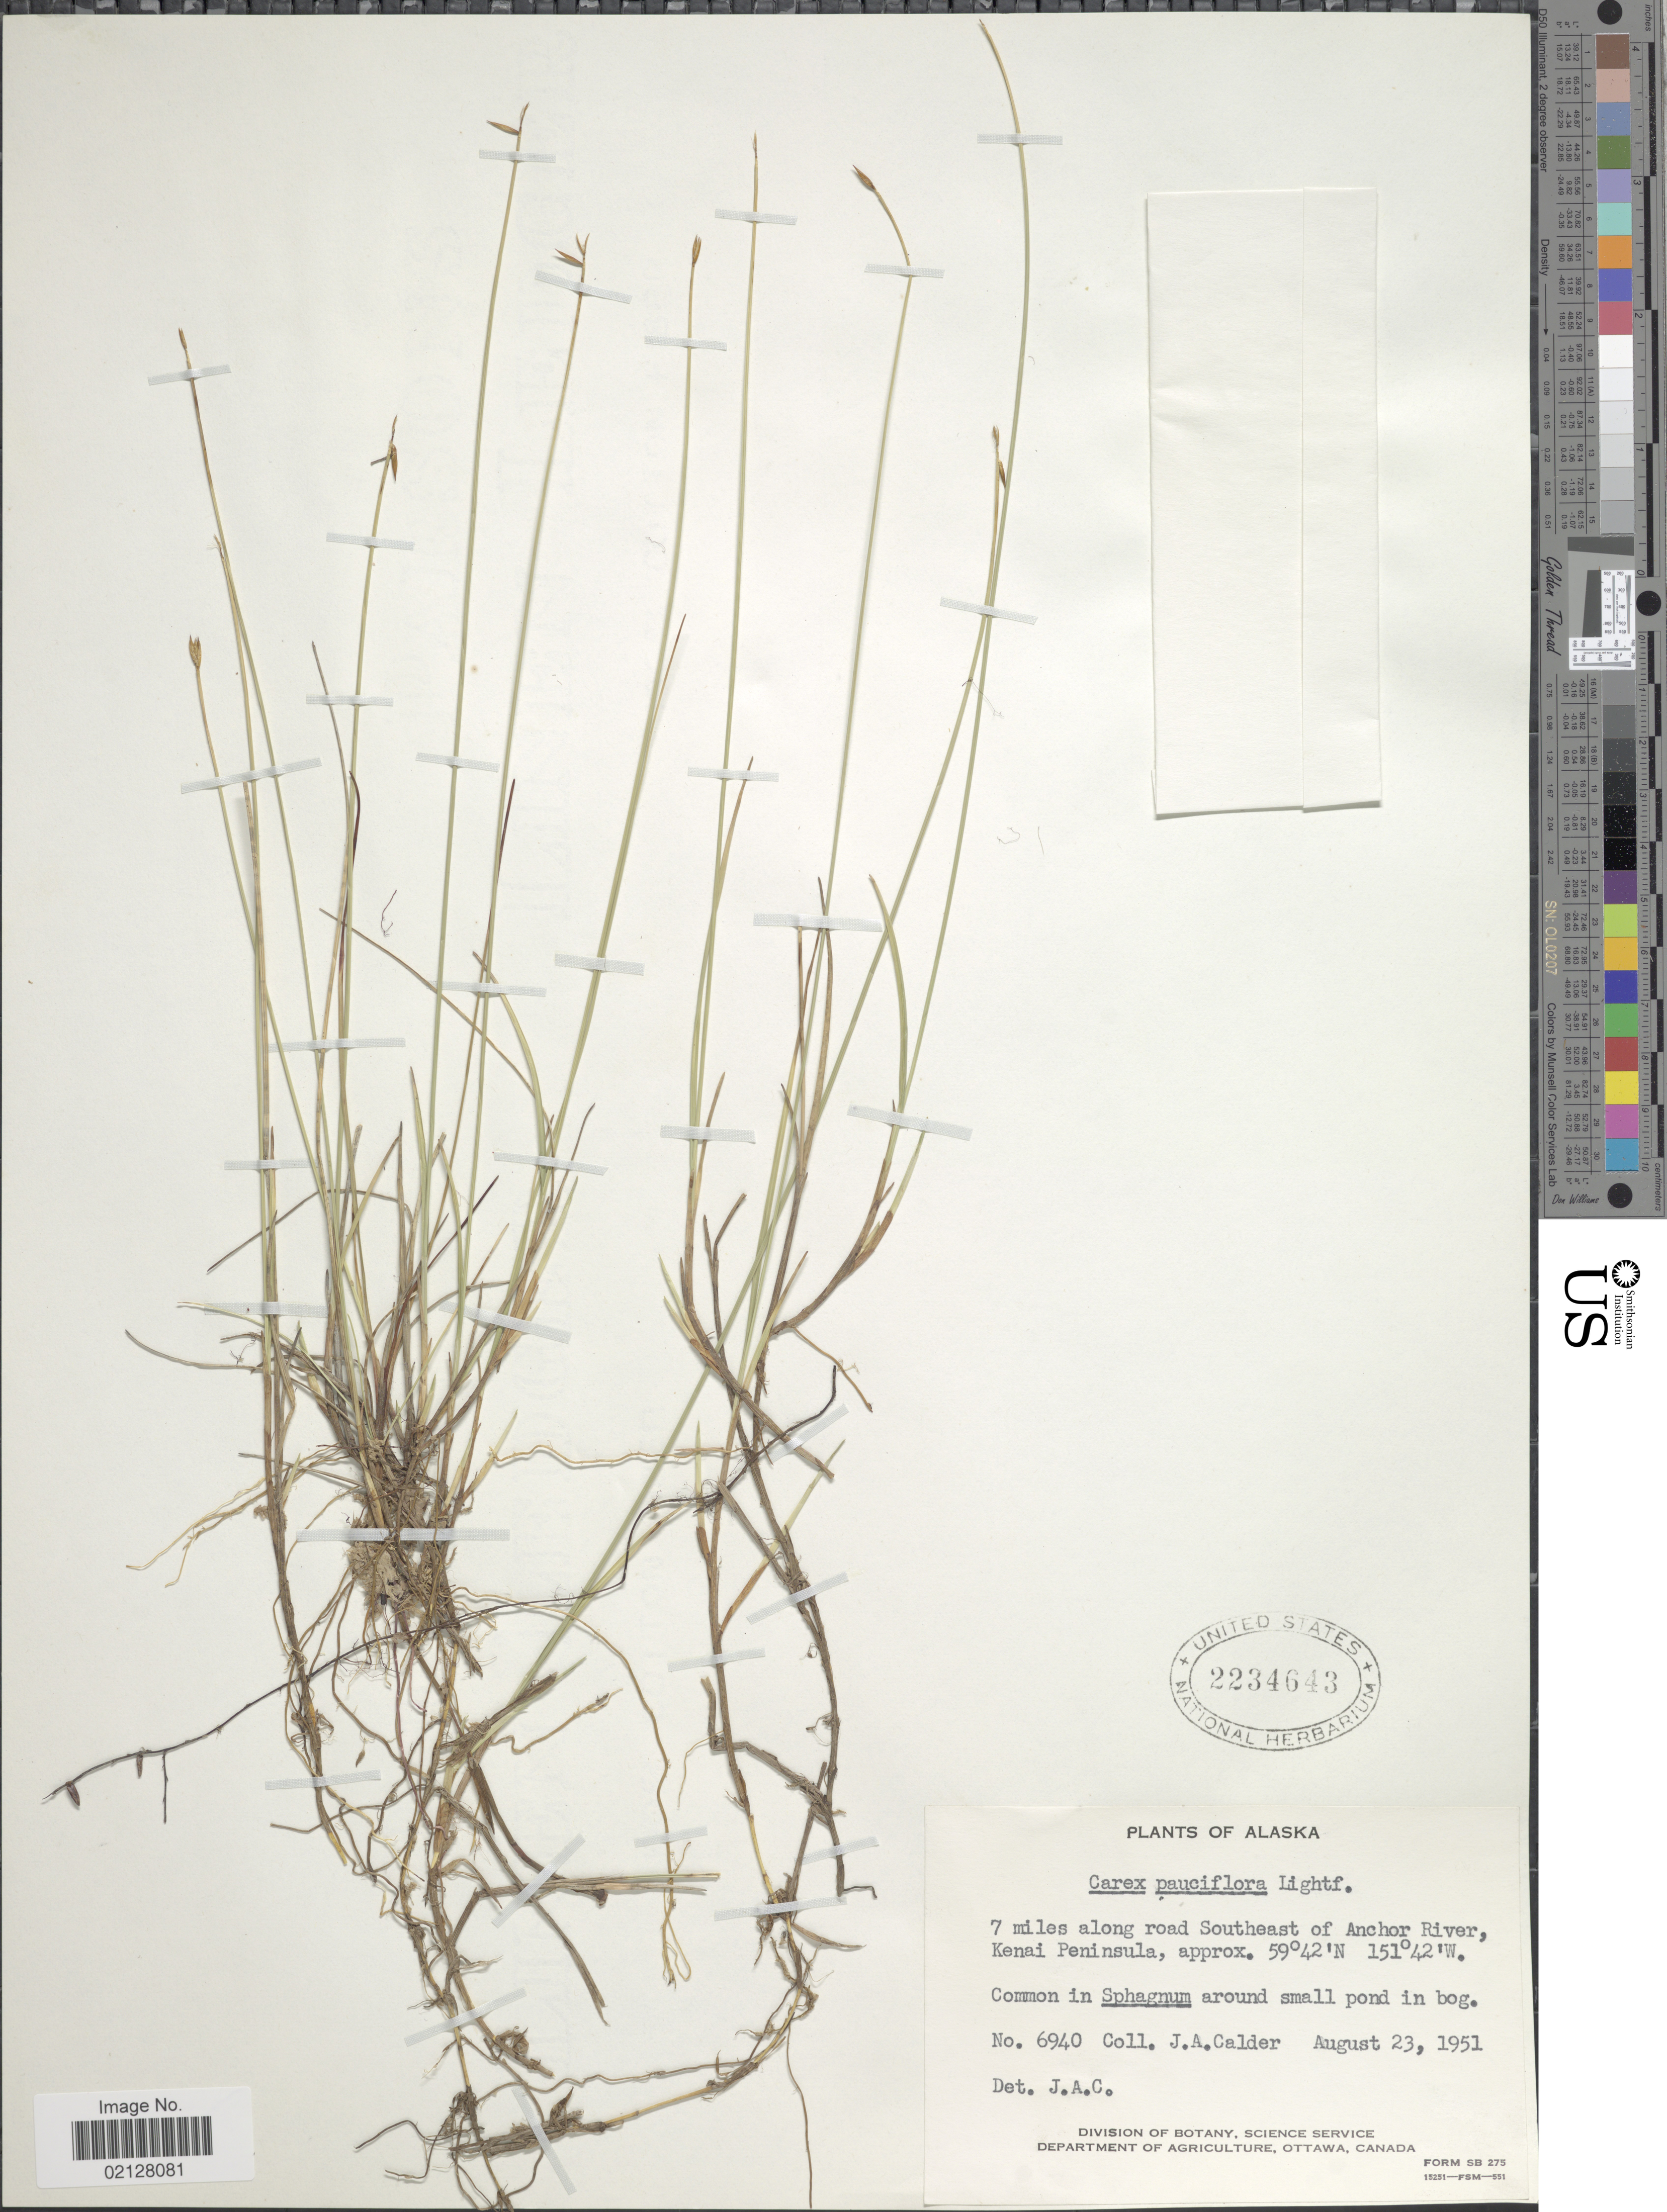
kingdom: Plantae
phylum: Tracheophyta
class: Liliopsida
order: Poales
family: Cyperaceae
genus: Carex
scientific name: Carex pauciflora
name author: Lightf.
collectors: J. A. Calder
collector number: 6940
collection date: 1951-08-23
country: United States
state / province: Alaska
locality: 7 miles along road Southeast of Anchor River, Kenai Peninsula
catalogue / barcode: US 2234643